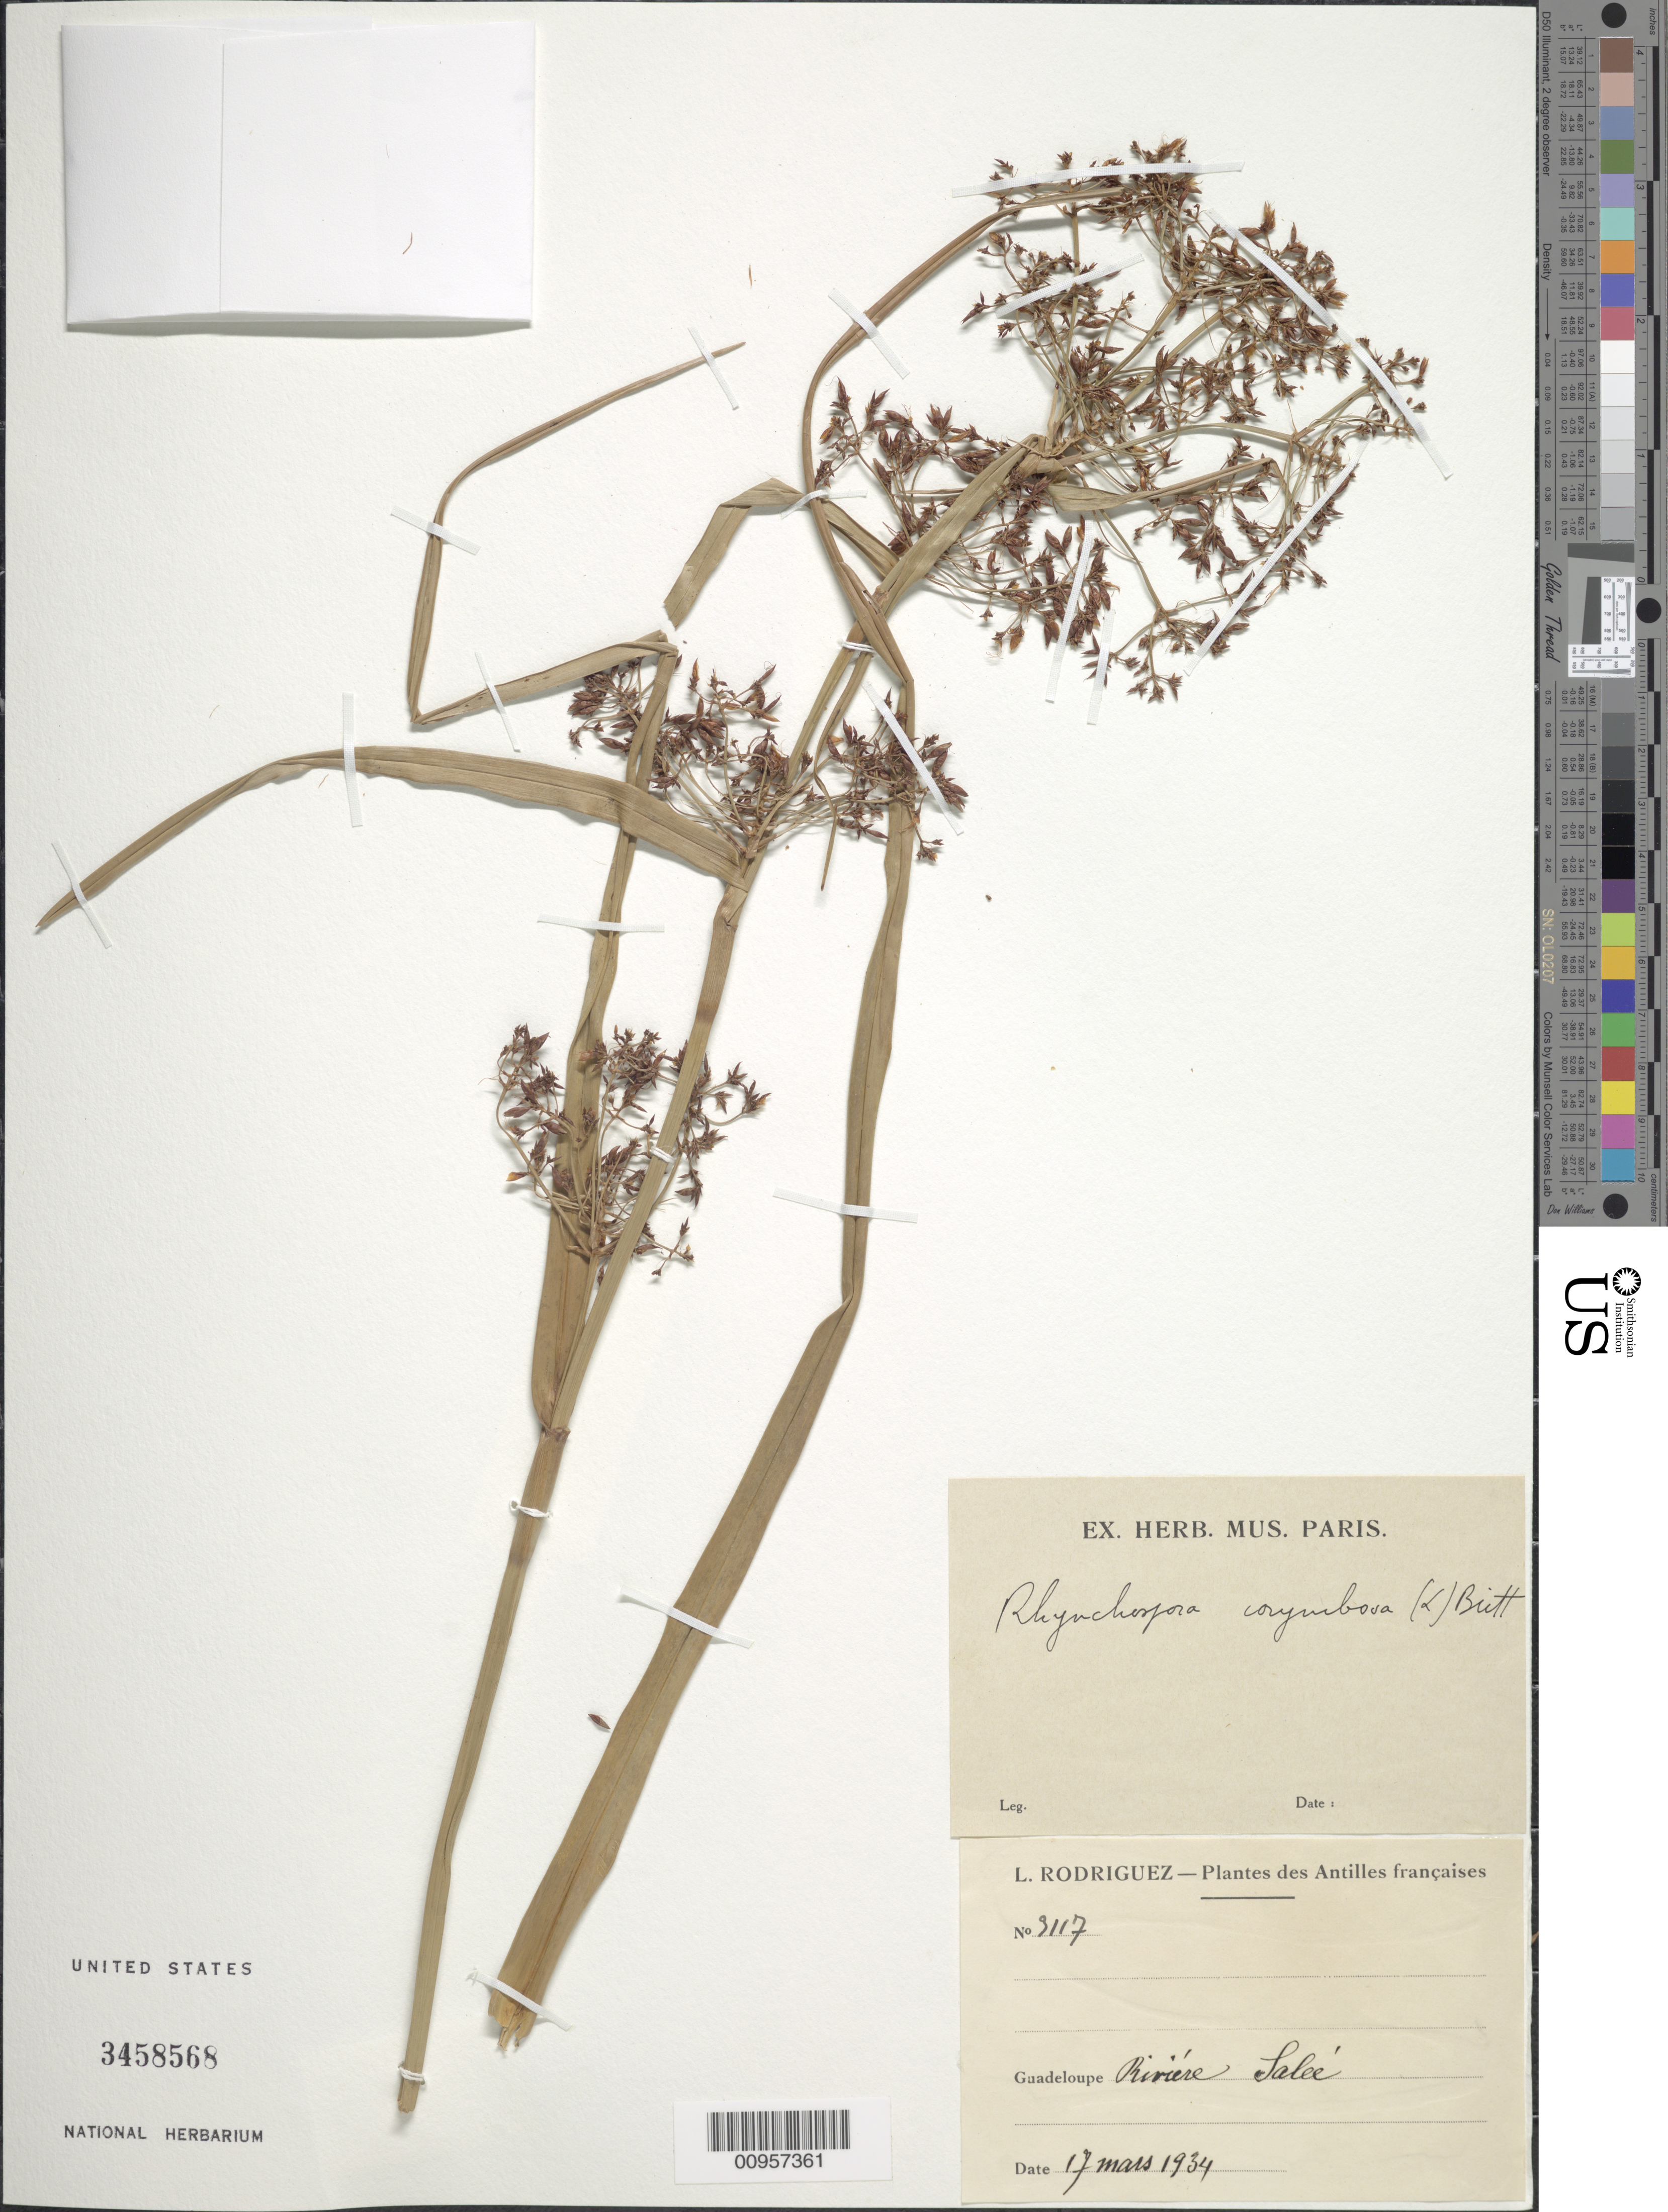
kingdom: Plantae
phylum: Tracheophyta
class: Liliopsida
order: Poales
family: Cyperaceae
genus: Rhynchospora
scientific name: Rhynchospora corymbosa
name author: (L.) Britton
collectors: L. Rodriguez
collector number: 3117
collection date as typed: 17 Mar 1934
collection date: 1934-03-17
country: Guadeloupe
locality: Rivière Salée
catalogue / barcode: US 3458568